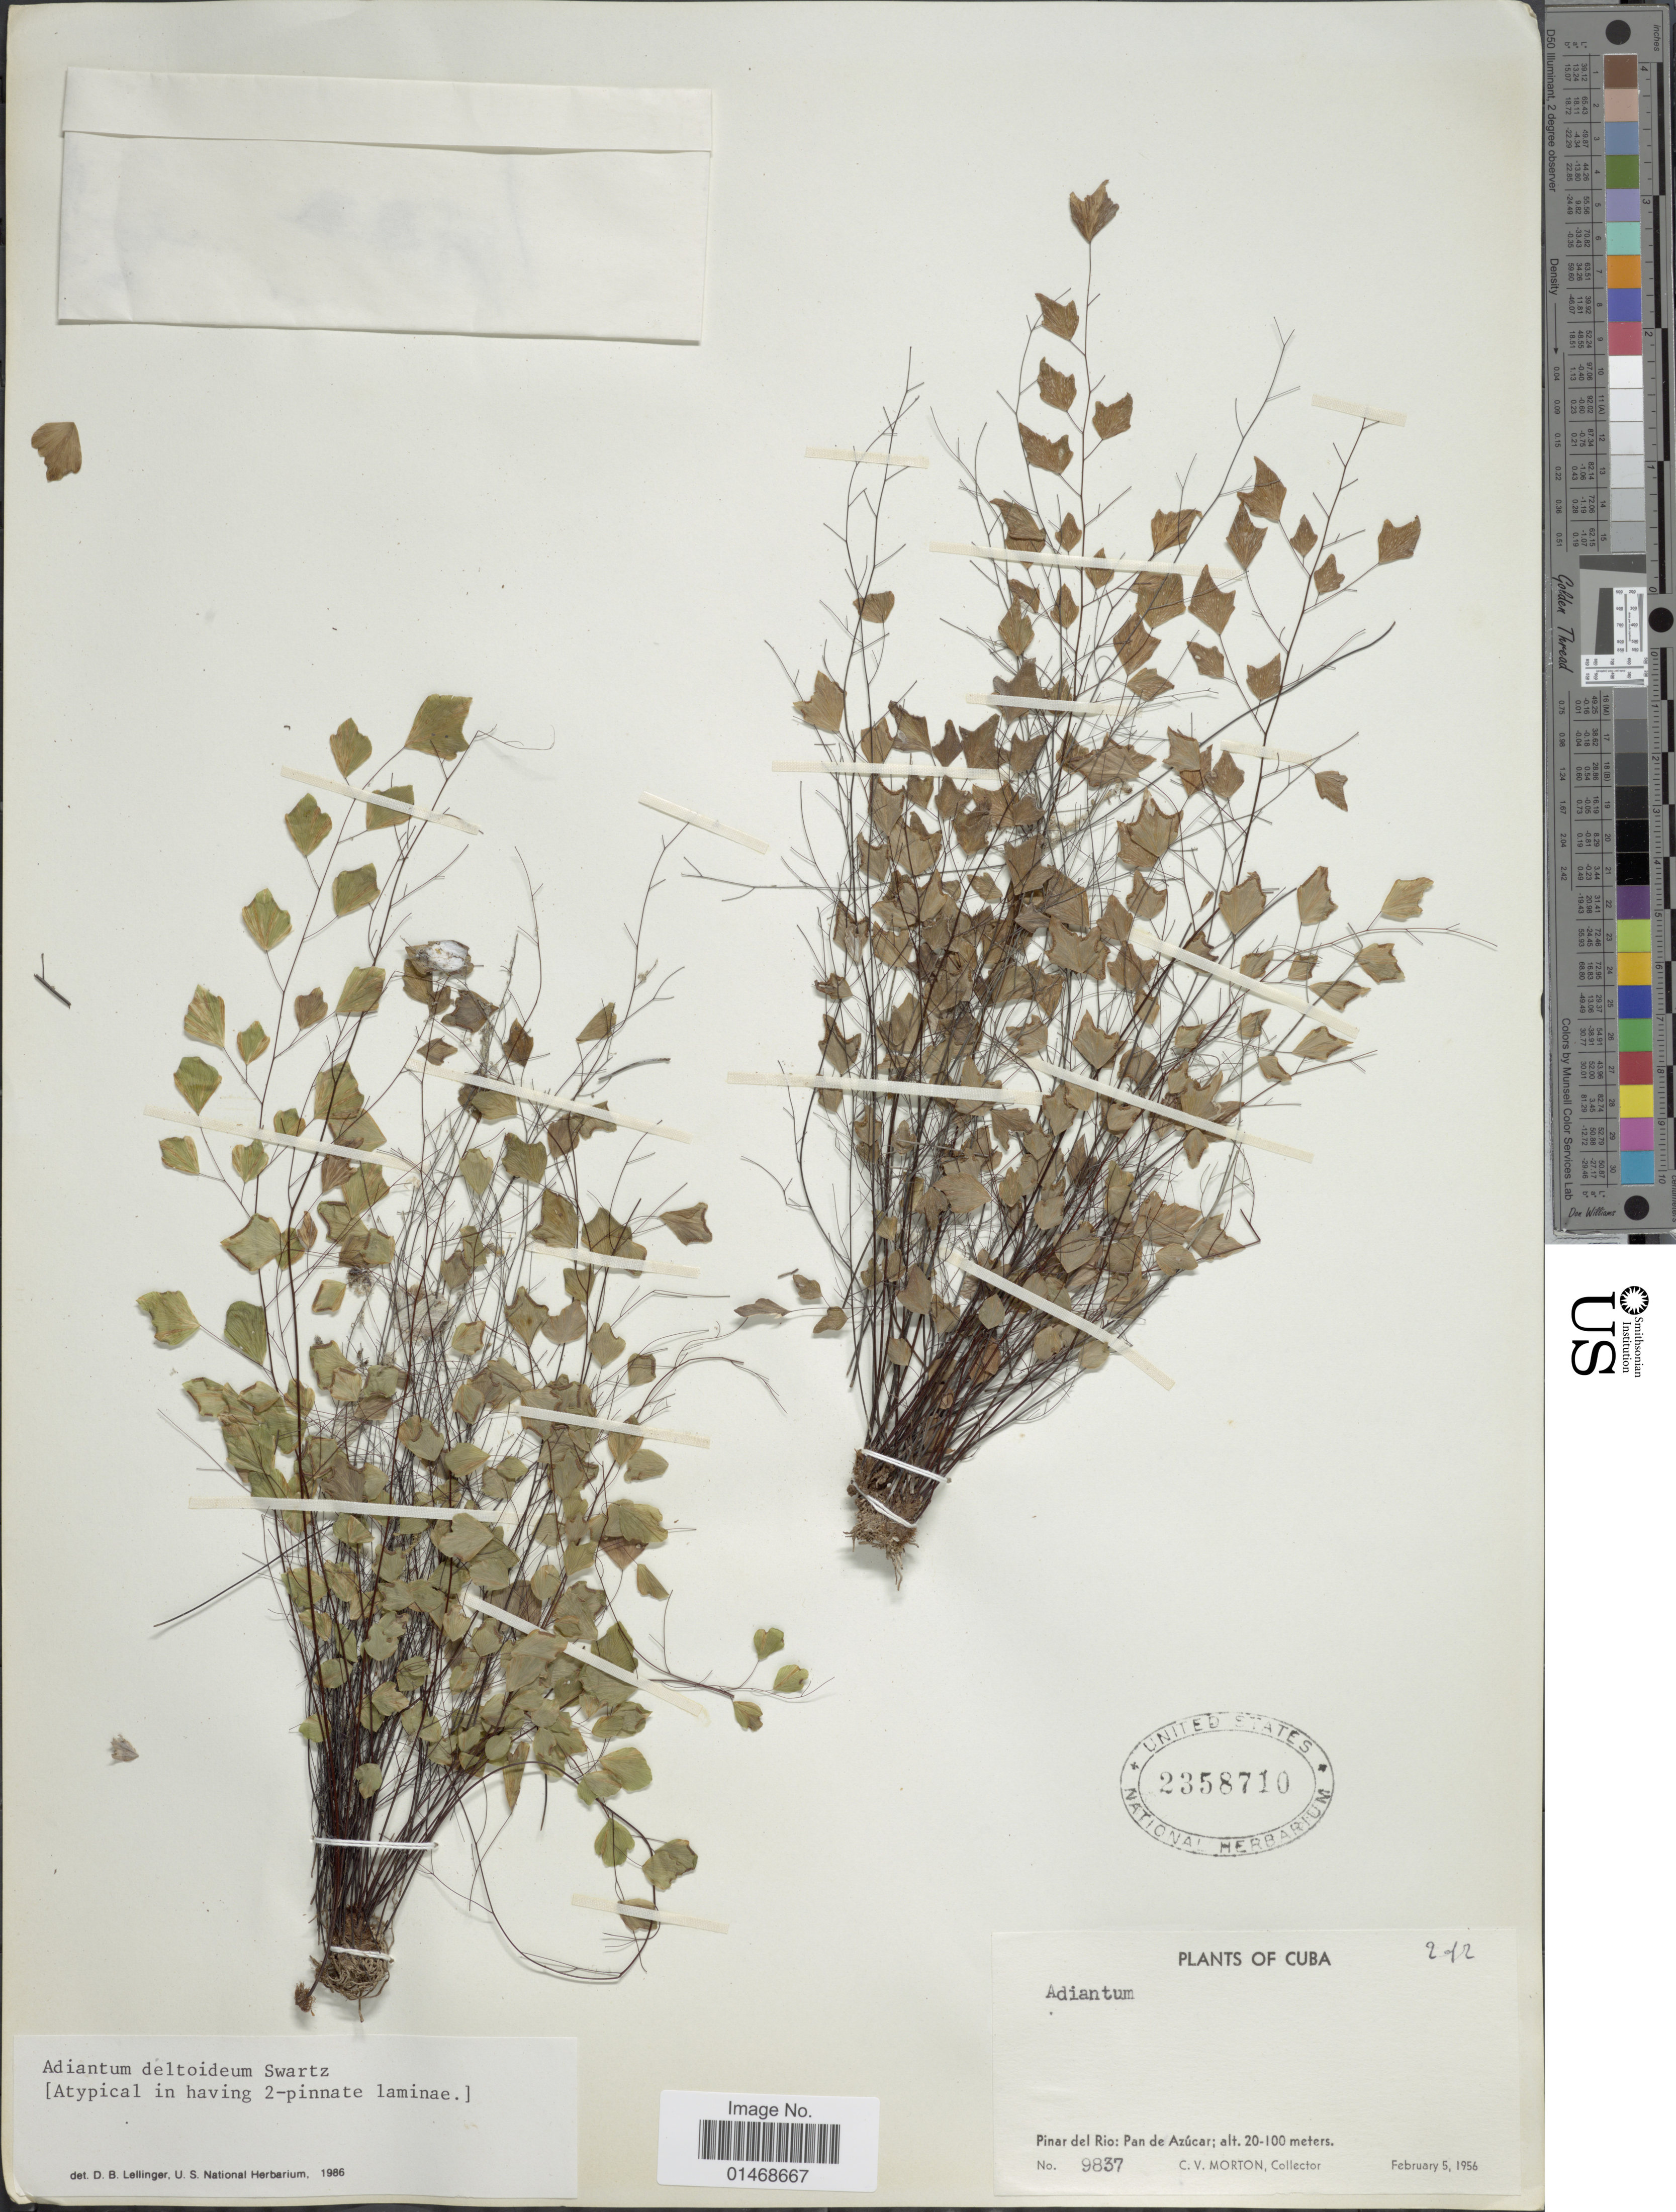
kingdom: Plantae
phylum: Tracheophyta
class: Polypodiopsida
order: Polypodiales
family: Pteridaceae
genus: Adiantum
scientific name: Adiantum deltoideum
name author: Sw.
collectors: C. V. Morton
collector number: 9837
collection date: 1956-02-05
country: Cuba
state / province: Pinar del Río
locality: Pan de Azúcar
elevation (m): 20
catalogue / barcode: US 2358710